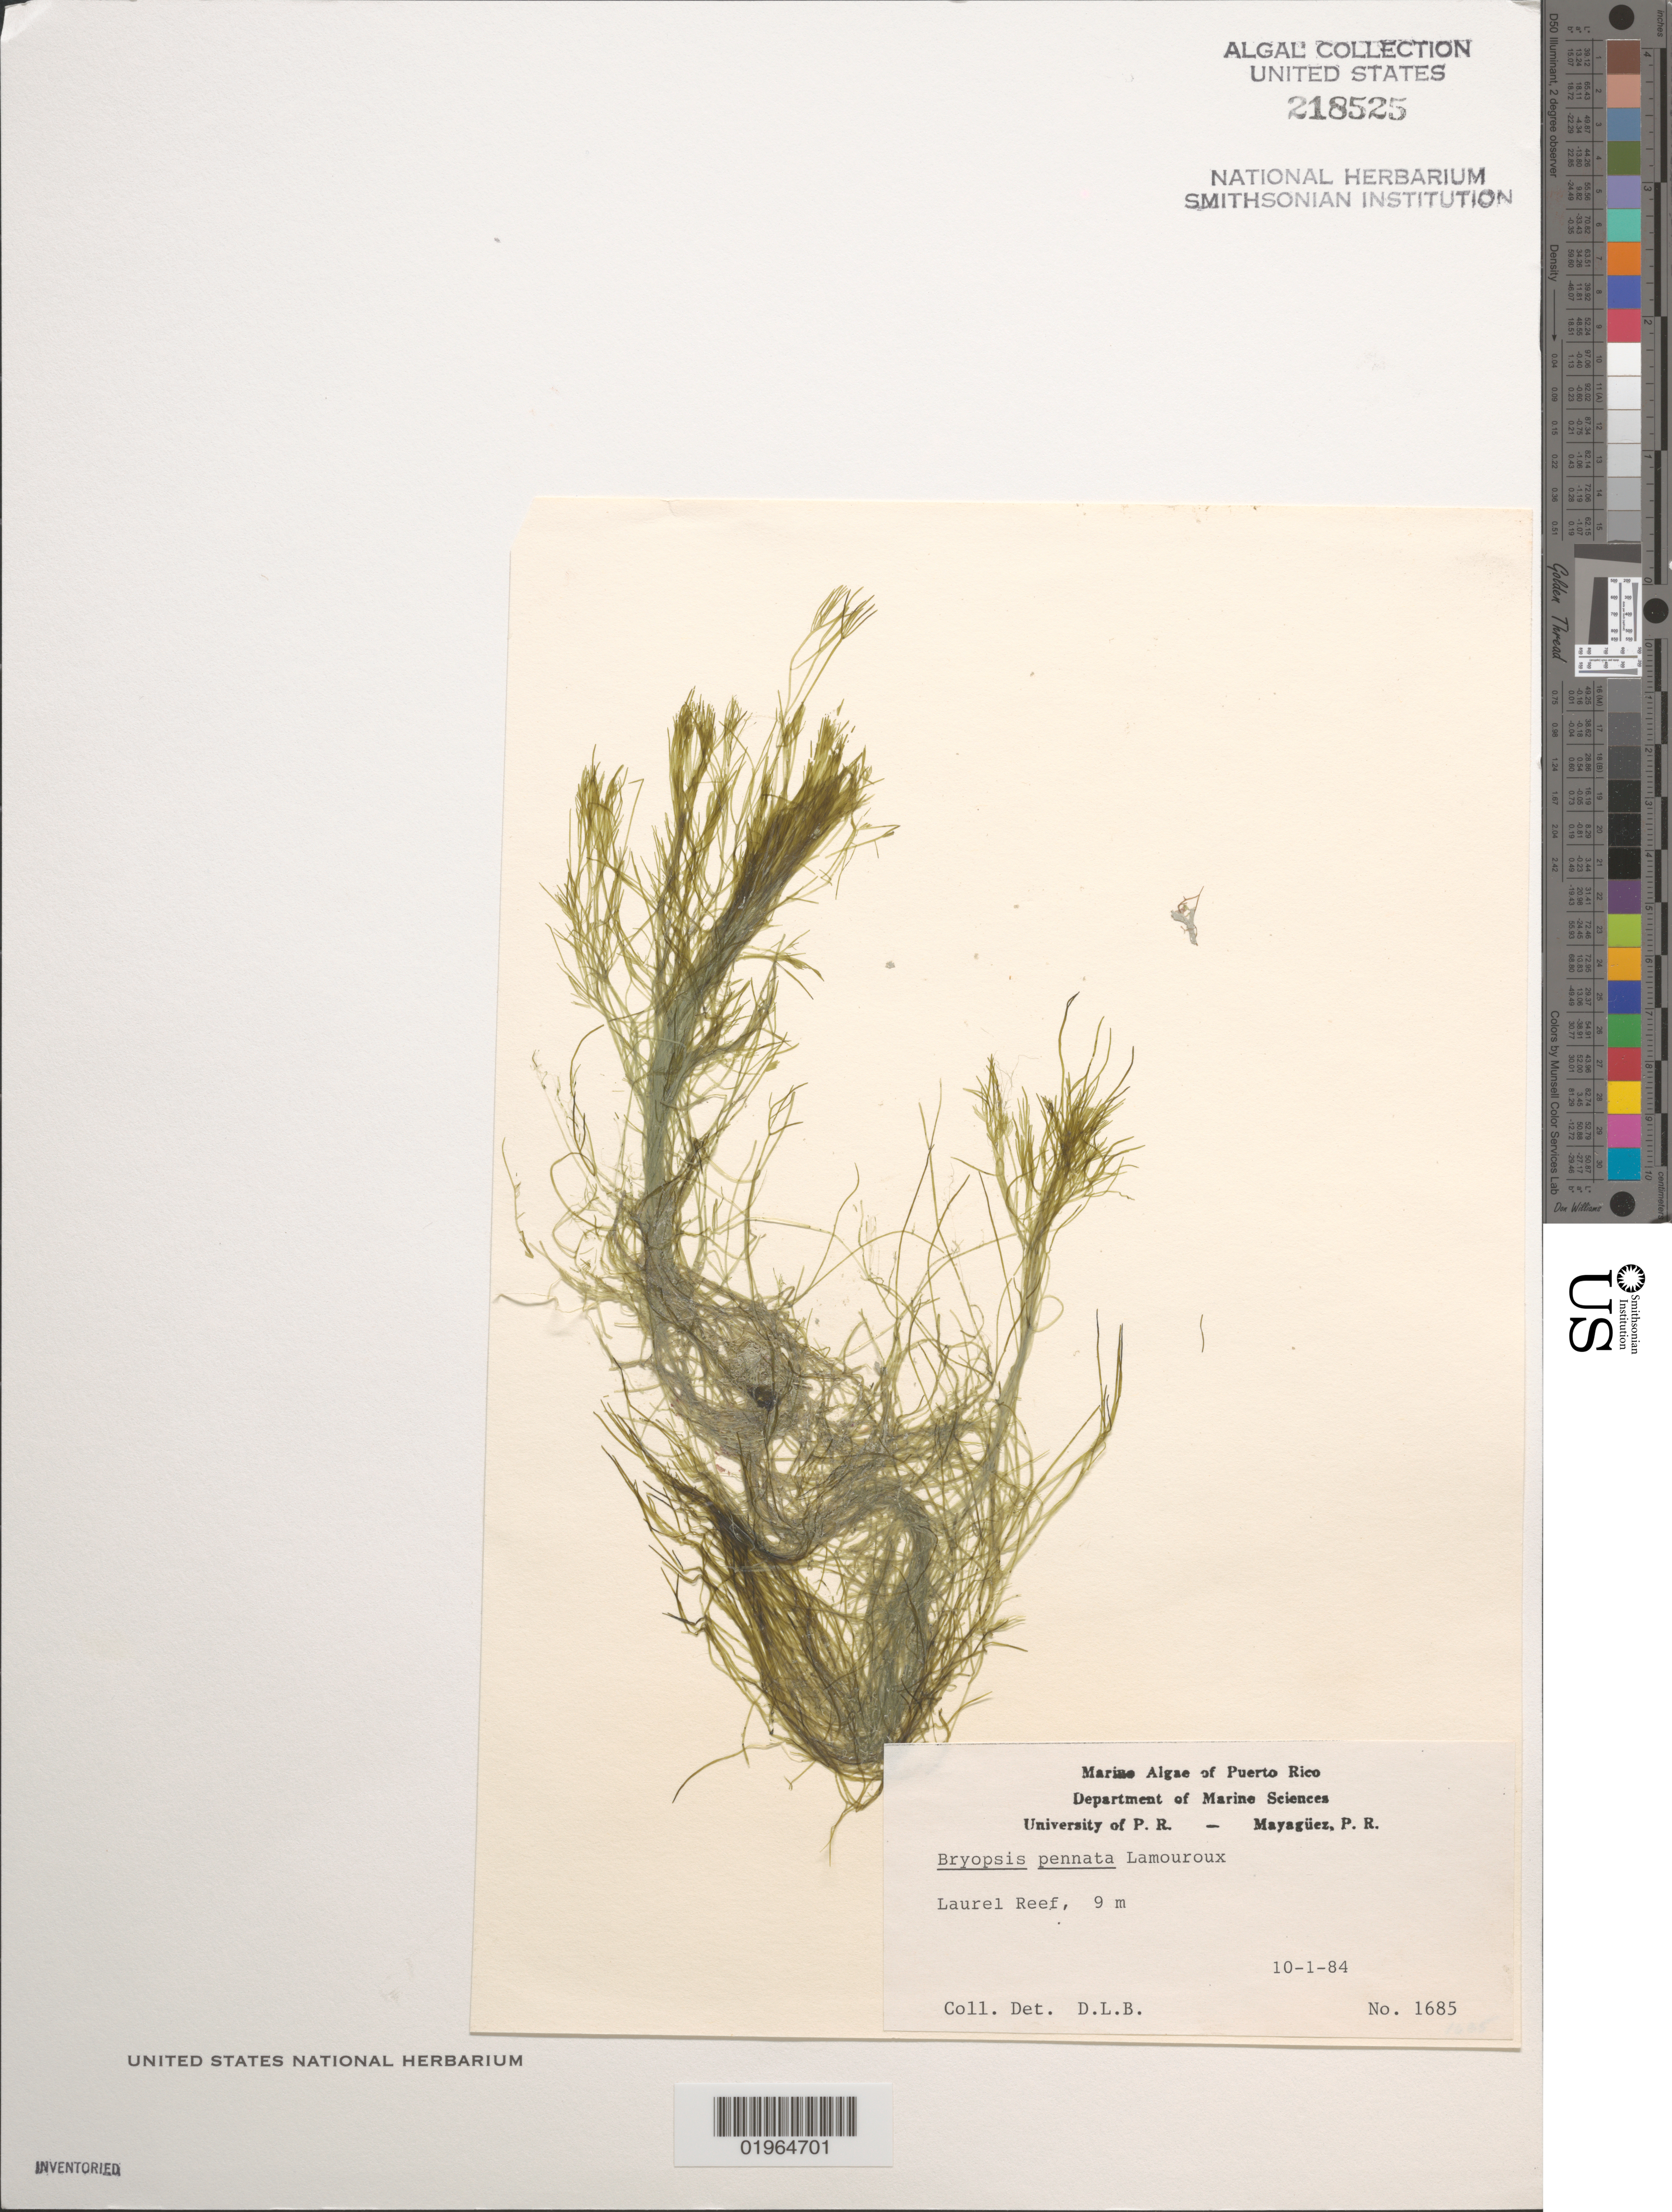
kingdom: Plantae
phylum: Chlorophyta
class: Ulvophyceae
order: Bryopsidales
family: Bryopsidaceae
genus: Bryopsis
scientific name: Bryopsis pennata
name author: J.V.Lamouroux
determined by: Ballantine, D. L.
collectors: D.L. Ballantine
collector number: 1685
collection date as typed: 01 Oct 1984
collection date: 1984-10-01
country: Puerto Rico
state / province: Lajas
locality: La Parguera, Laurel Reef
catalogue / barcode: US 218525